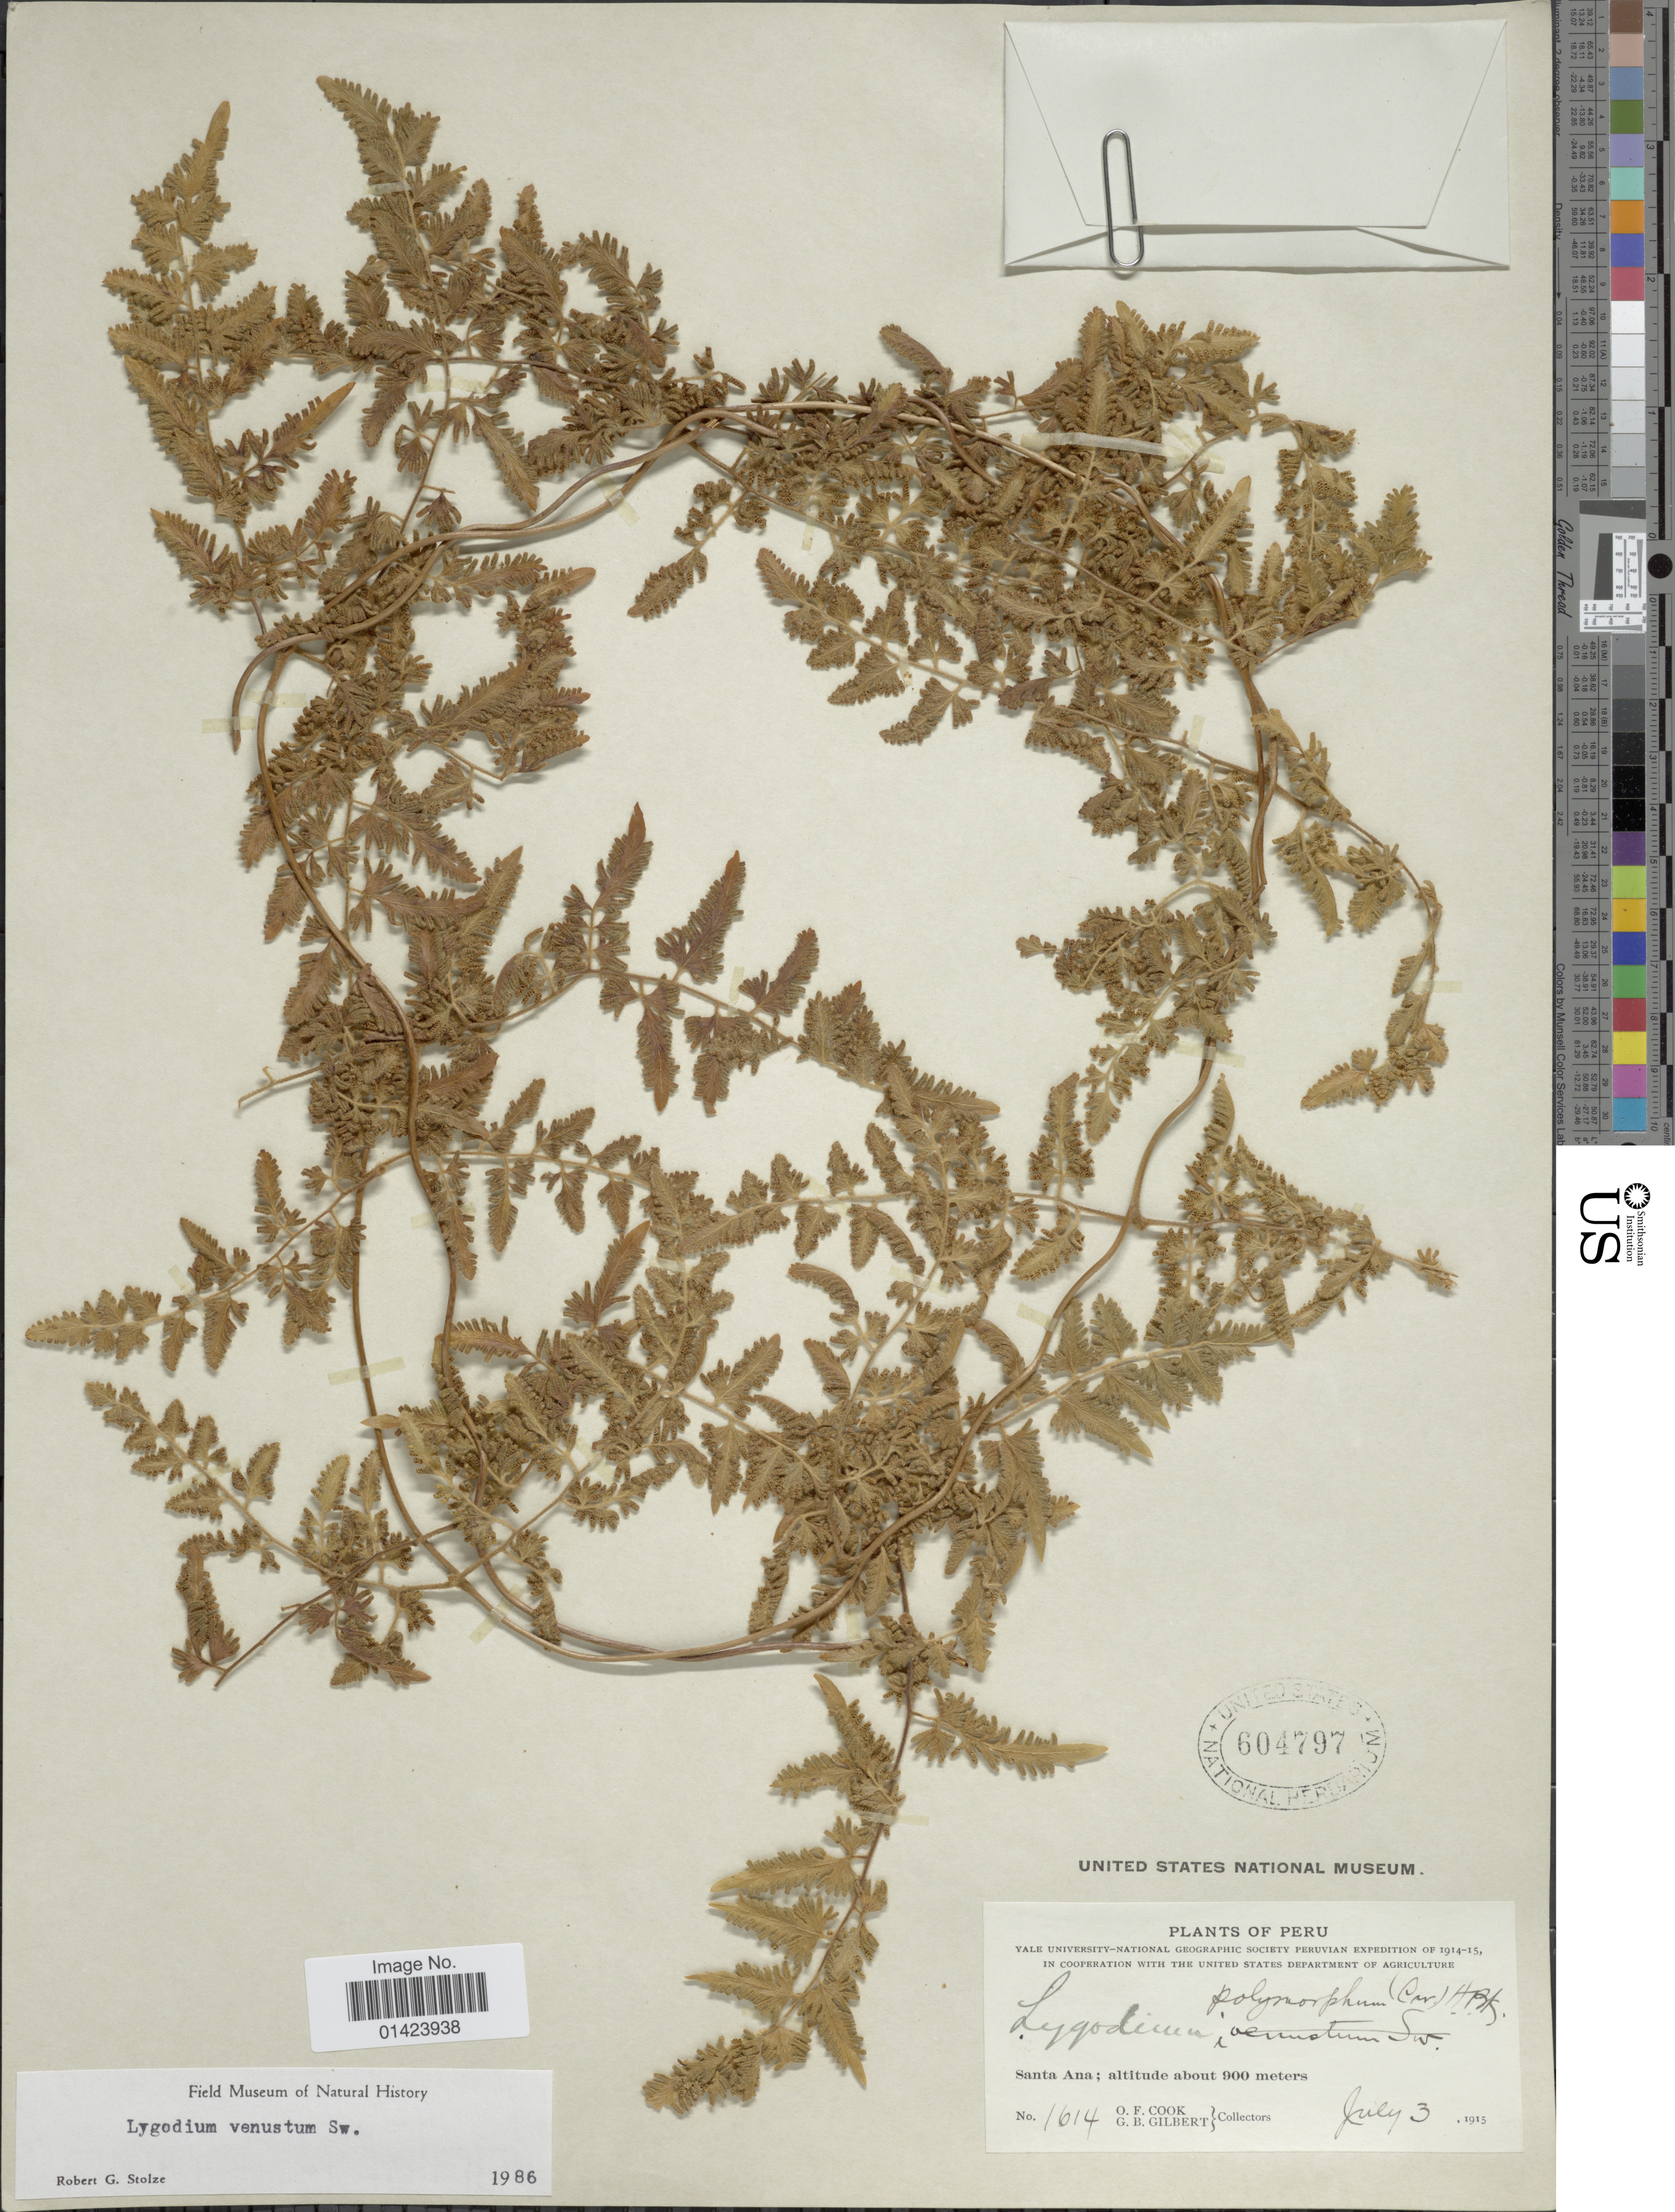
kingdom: Plantae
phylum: Tracheophyta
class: Polypodiopsida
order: Schizaeales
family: Lygodiaceae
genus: Lygodium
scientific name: Lygodium venustum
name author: Sw.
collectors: O. F. Cook & G. B. Gilbert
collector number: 1614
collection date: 1915-07-03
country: Peru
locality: Santa Ana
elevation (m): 900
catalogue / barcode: US 604797